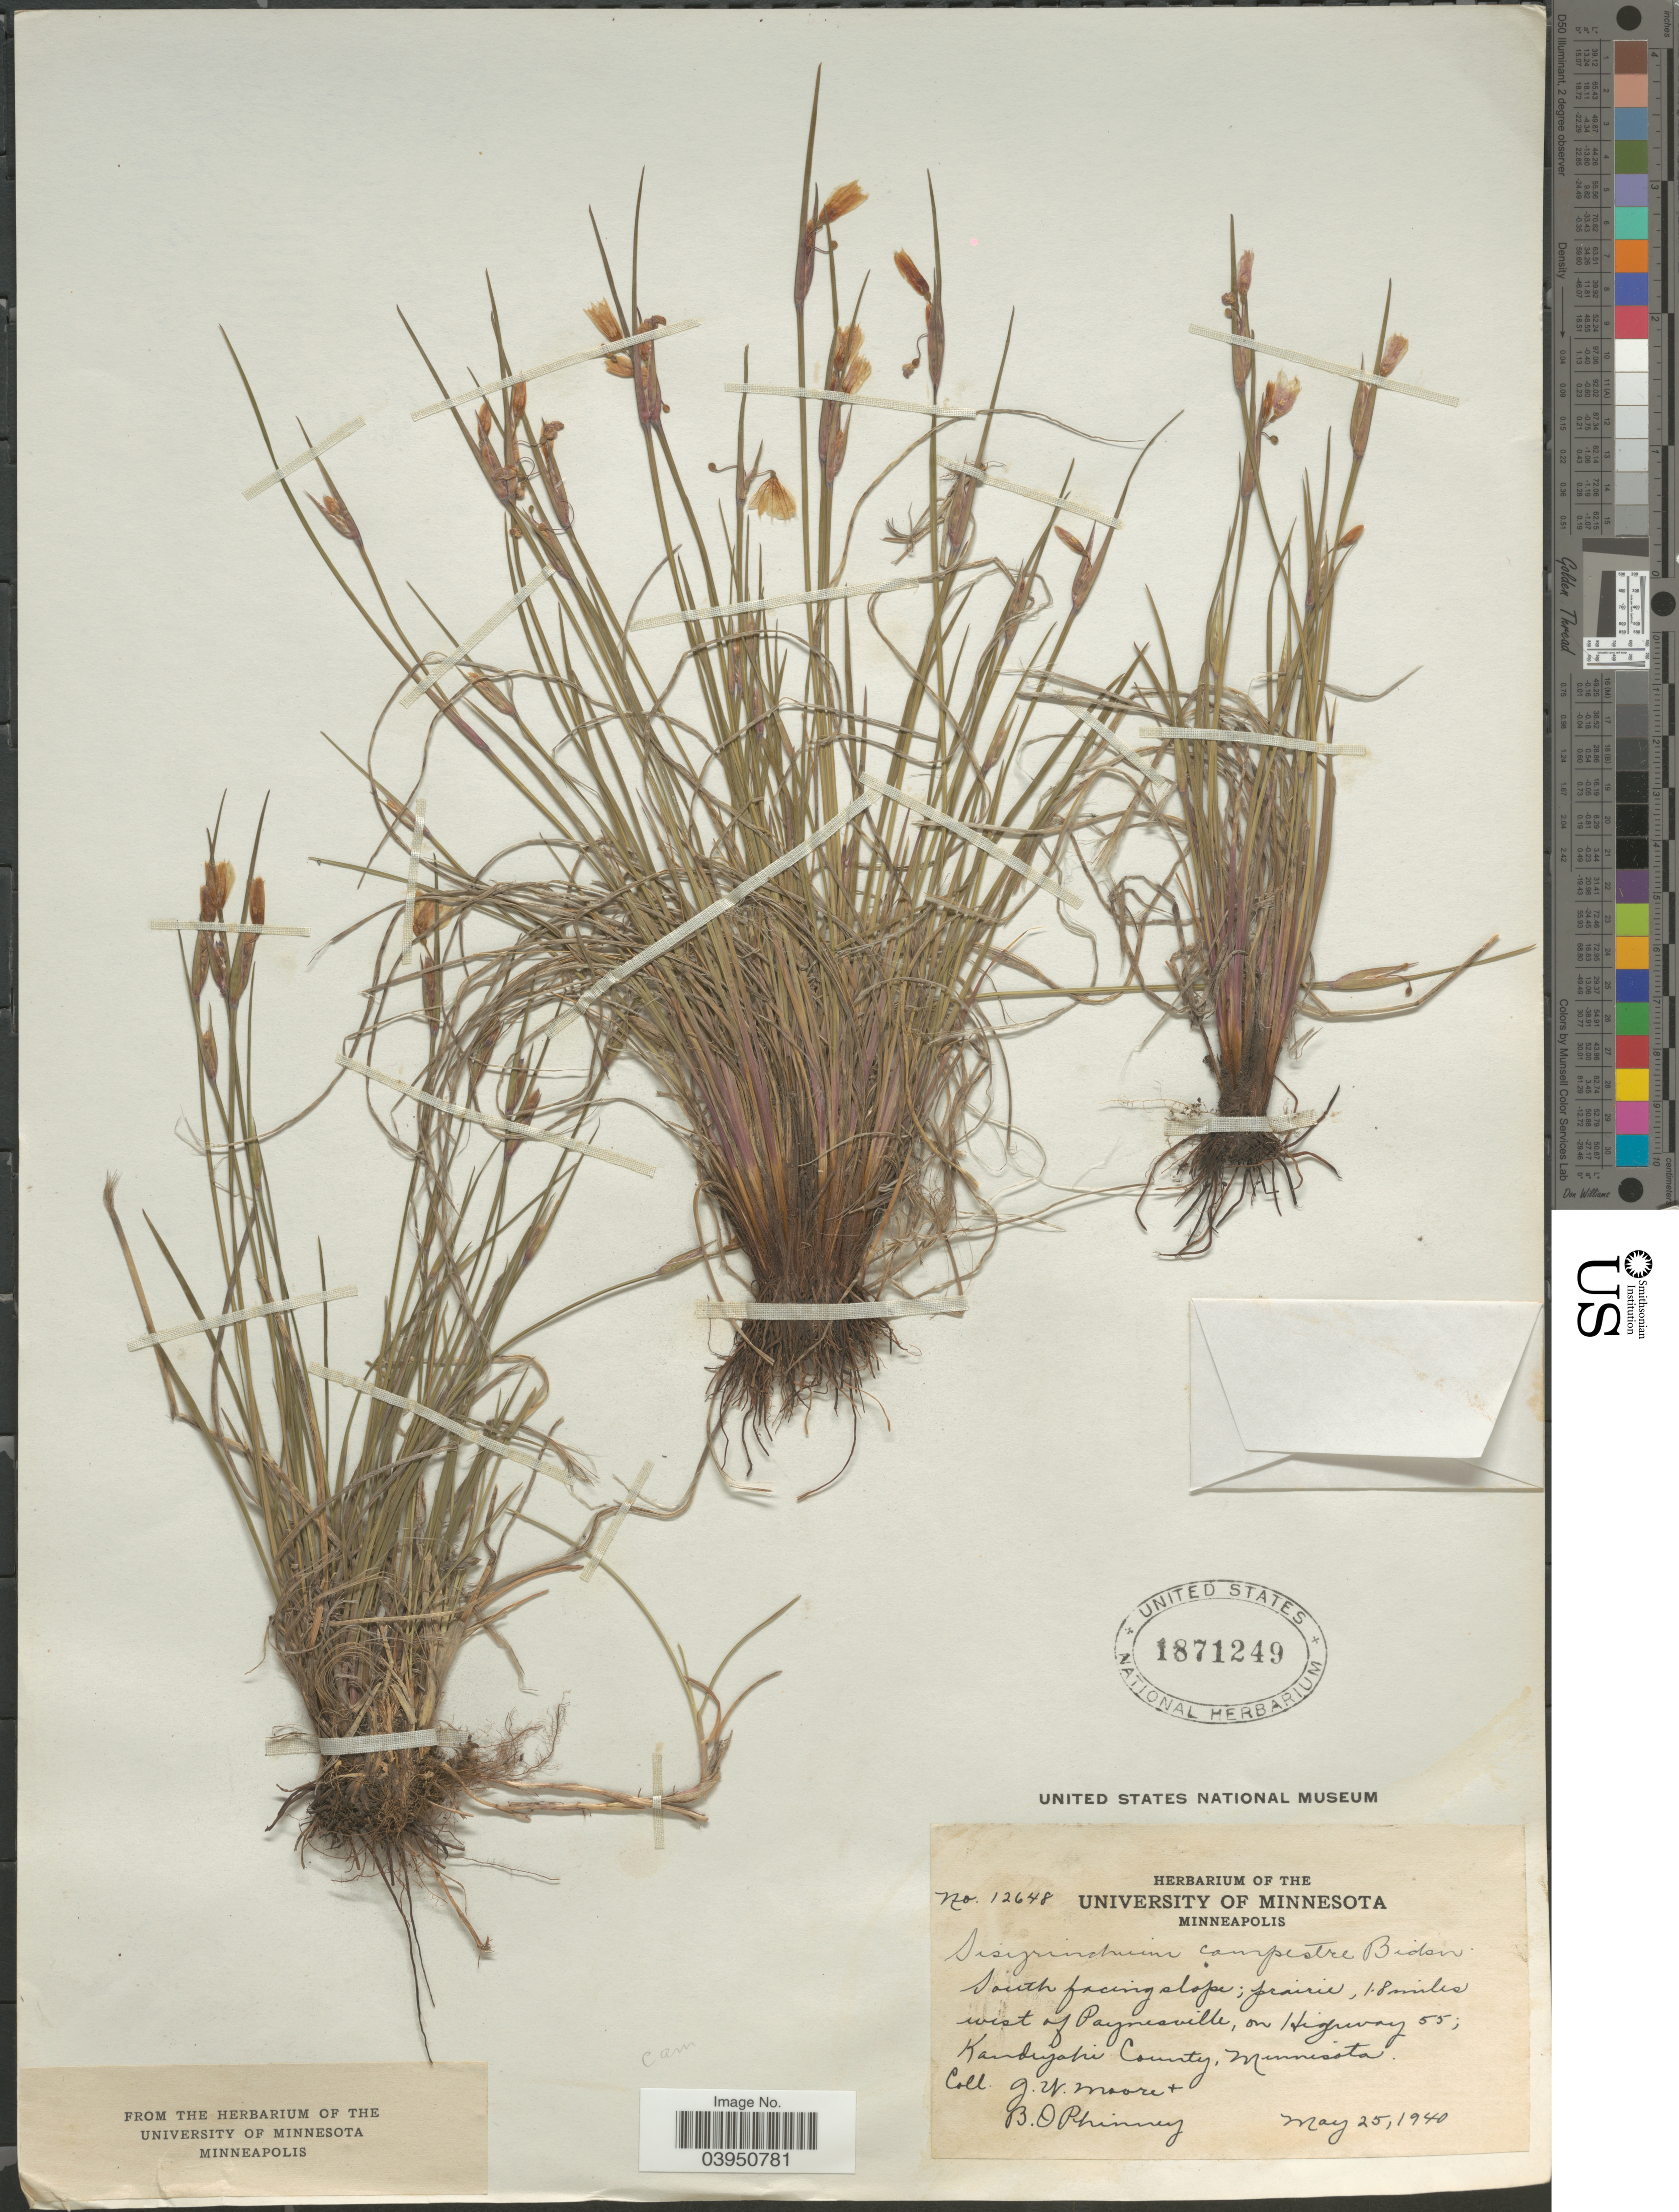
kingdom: Plantae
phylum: Tracheophyta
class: Liliopsida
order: Asparagales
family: Iridaceae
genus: Sisyrinchium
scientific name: Sisyrinchium campestre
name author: E.P. Bicknell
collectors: J. Moore & B. Phinney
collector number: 12648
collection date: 1940-05-25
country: United States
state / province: Minnesota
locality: South facing slope; prairie, 1.8 miles west of Paynesville, on Highway 55; Kandiyohi County.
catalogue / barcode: US 1871249